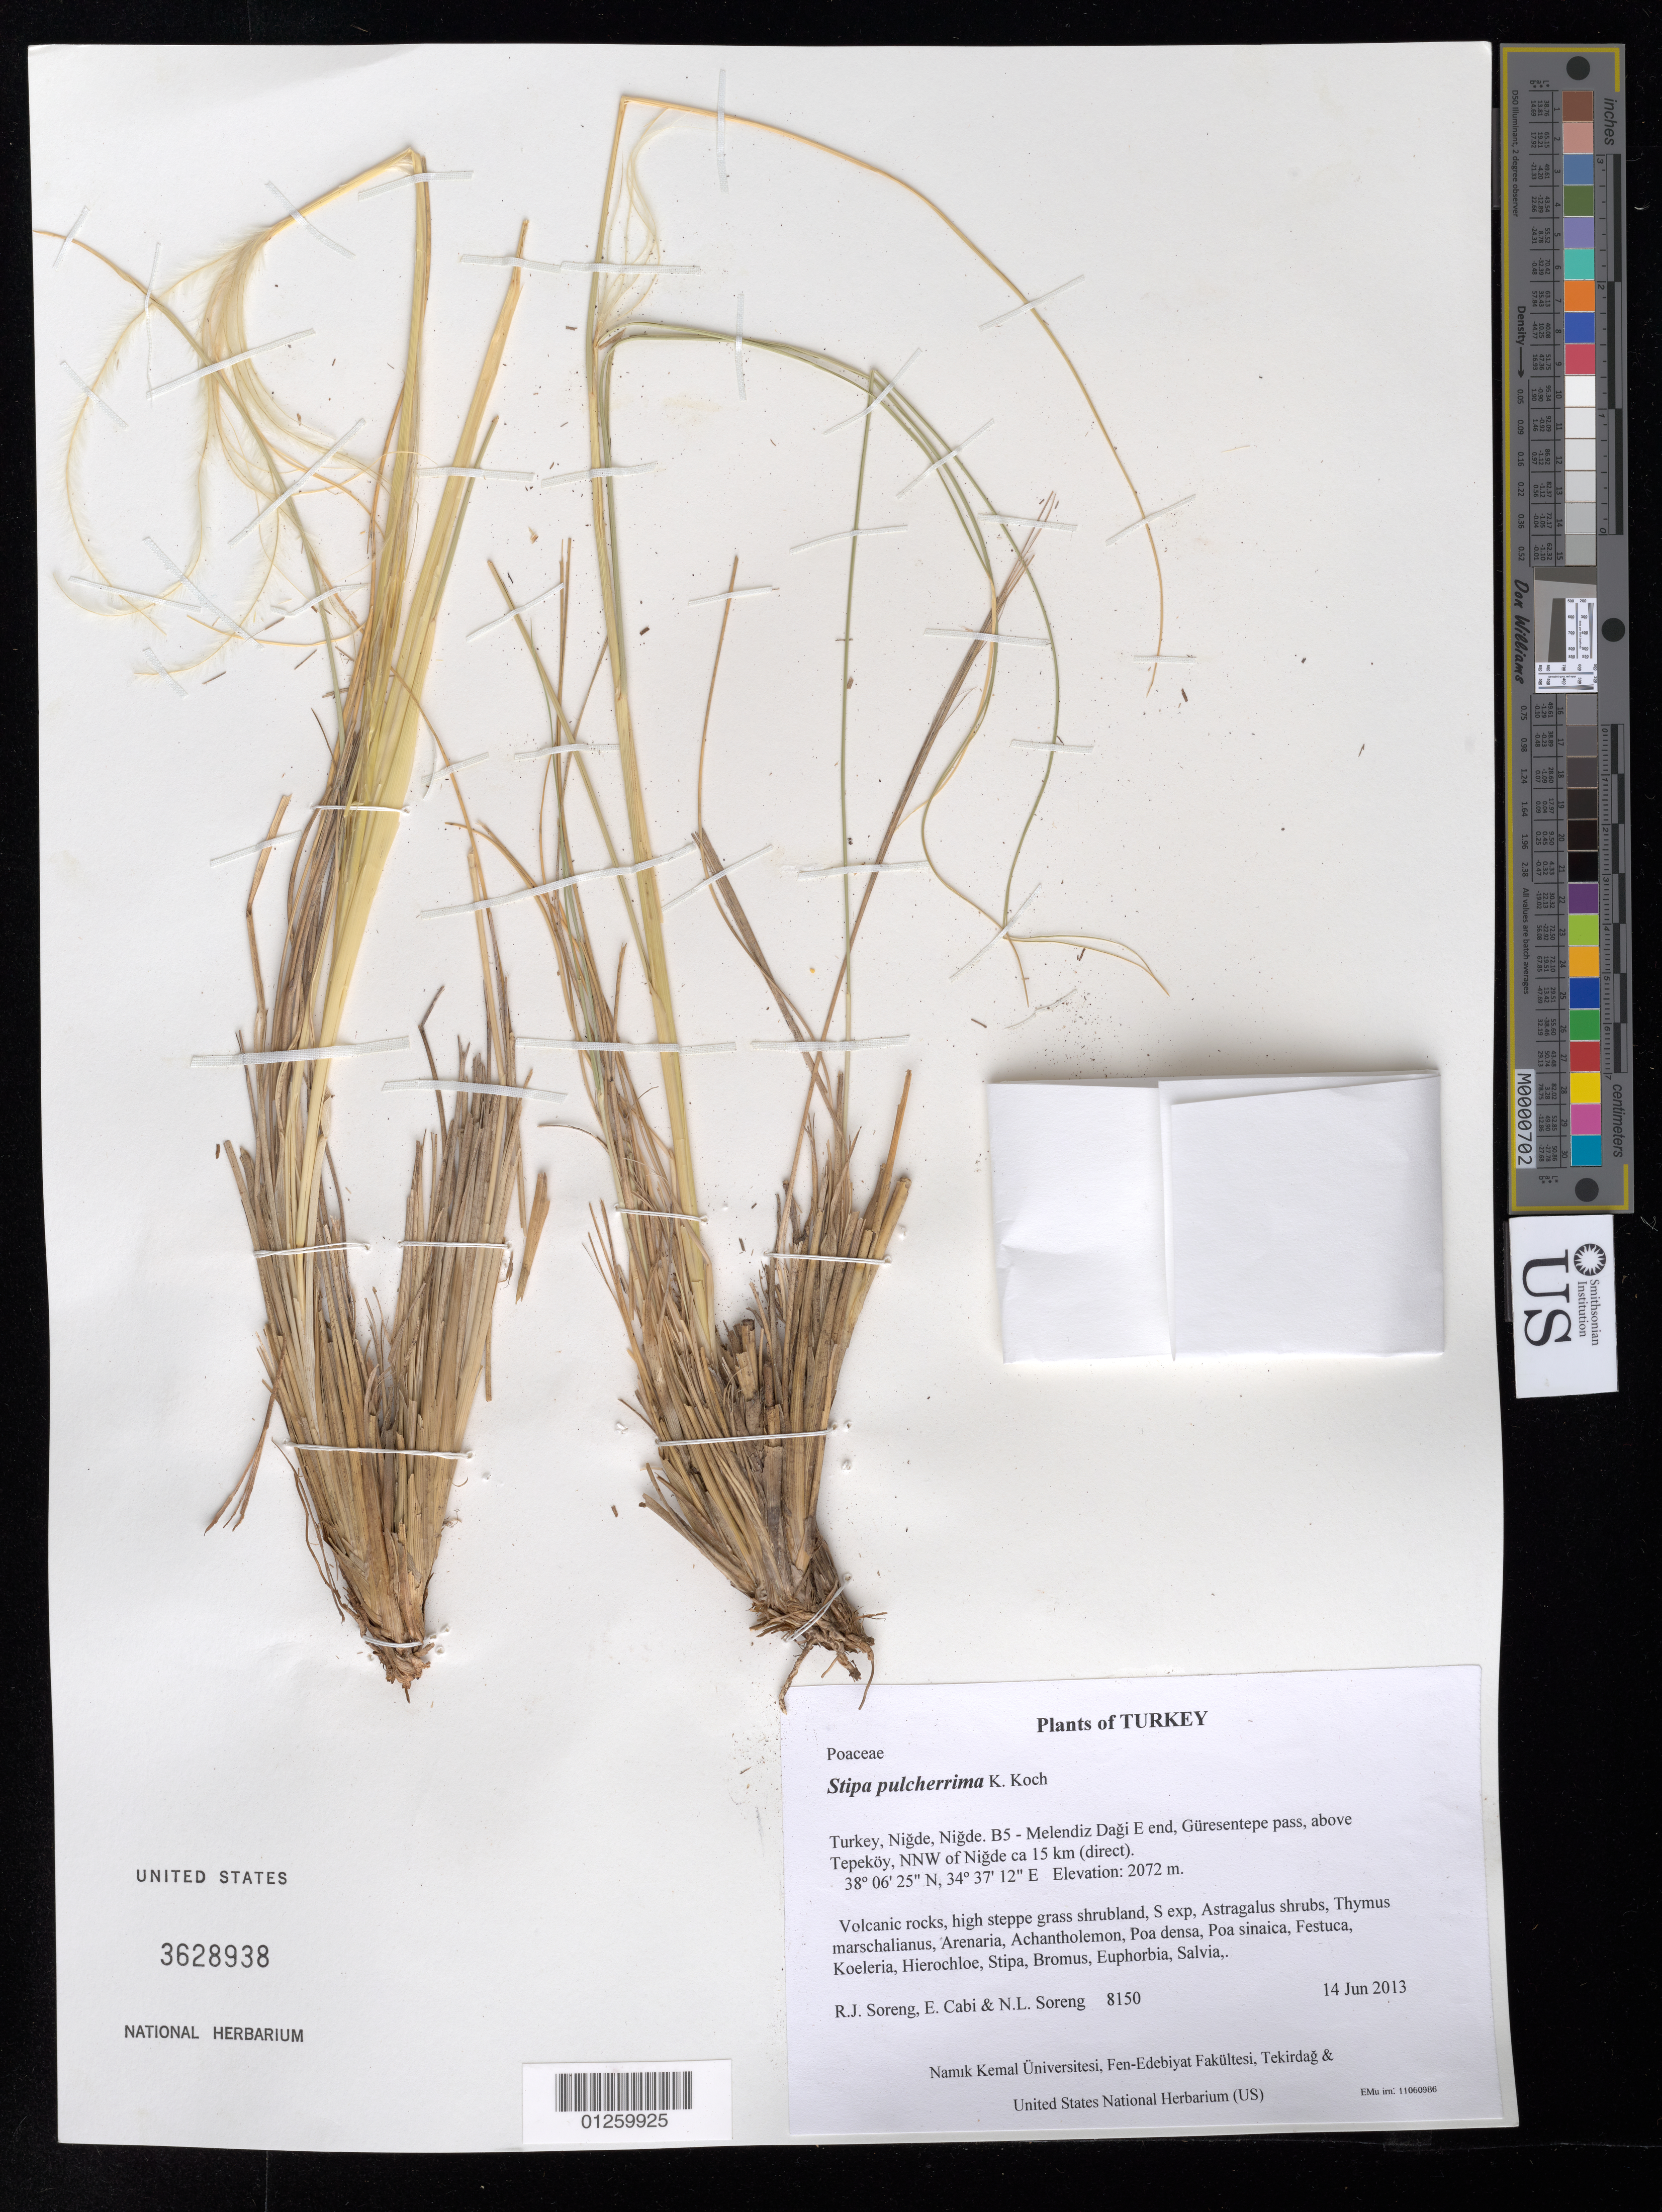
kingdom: Plantae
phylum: Tracheophyta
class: Liliopsida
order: Poales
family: Poaceae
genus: Stipa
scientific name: Stipa pulcherrima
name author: K. Koch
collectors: R. J. Soreng, E. Cabi & N. L. Soreng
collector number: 8150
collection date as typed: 2013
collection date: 2013-06-14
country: Turkey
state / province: Nigde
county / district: Nigde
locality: B5 - Melendiz Dagi E end, Güresentepe pass, above Tepeköy, NNW of Nigde ca 15 km (direct)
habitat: Volcanic rocks, high steppe grass shrubland, S exp.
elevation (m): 2072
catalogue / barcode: US 3628938